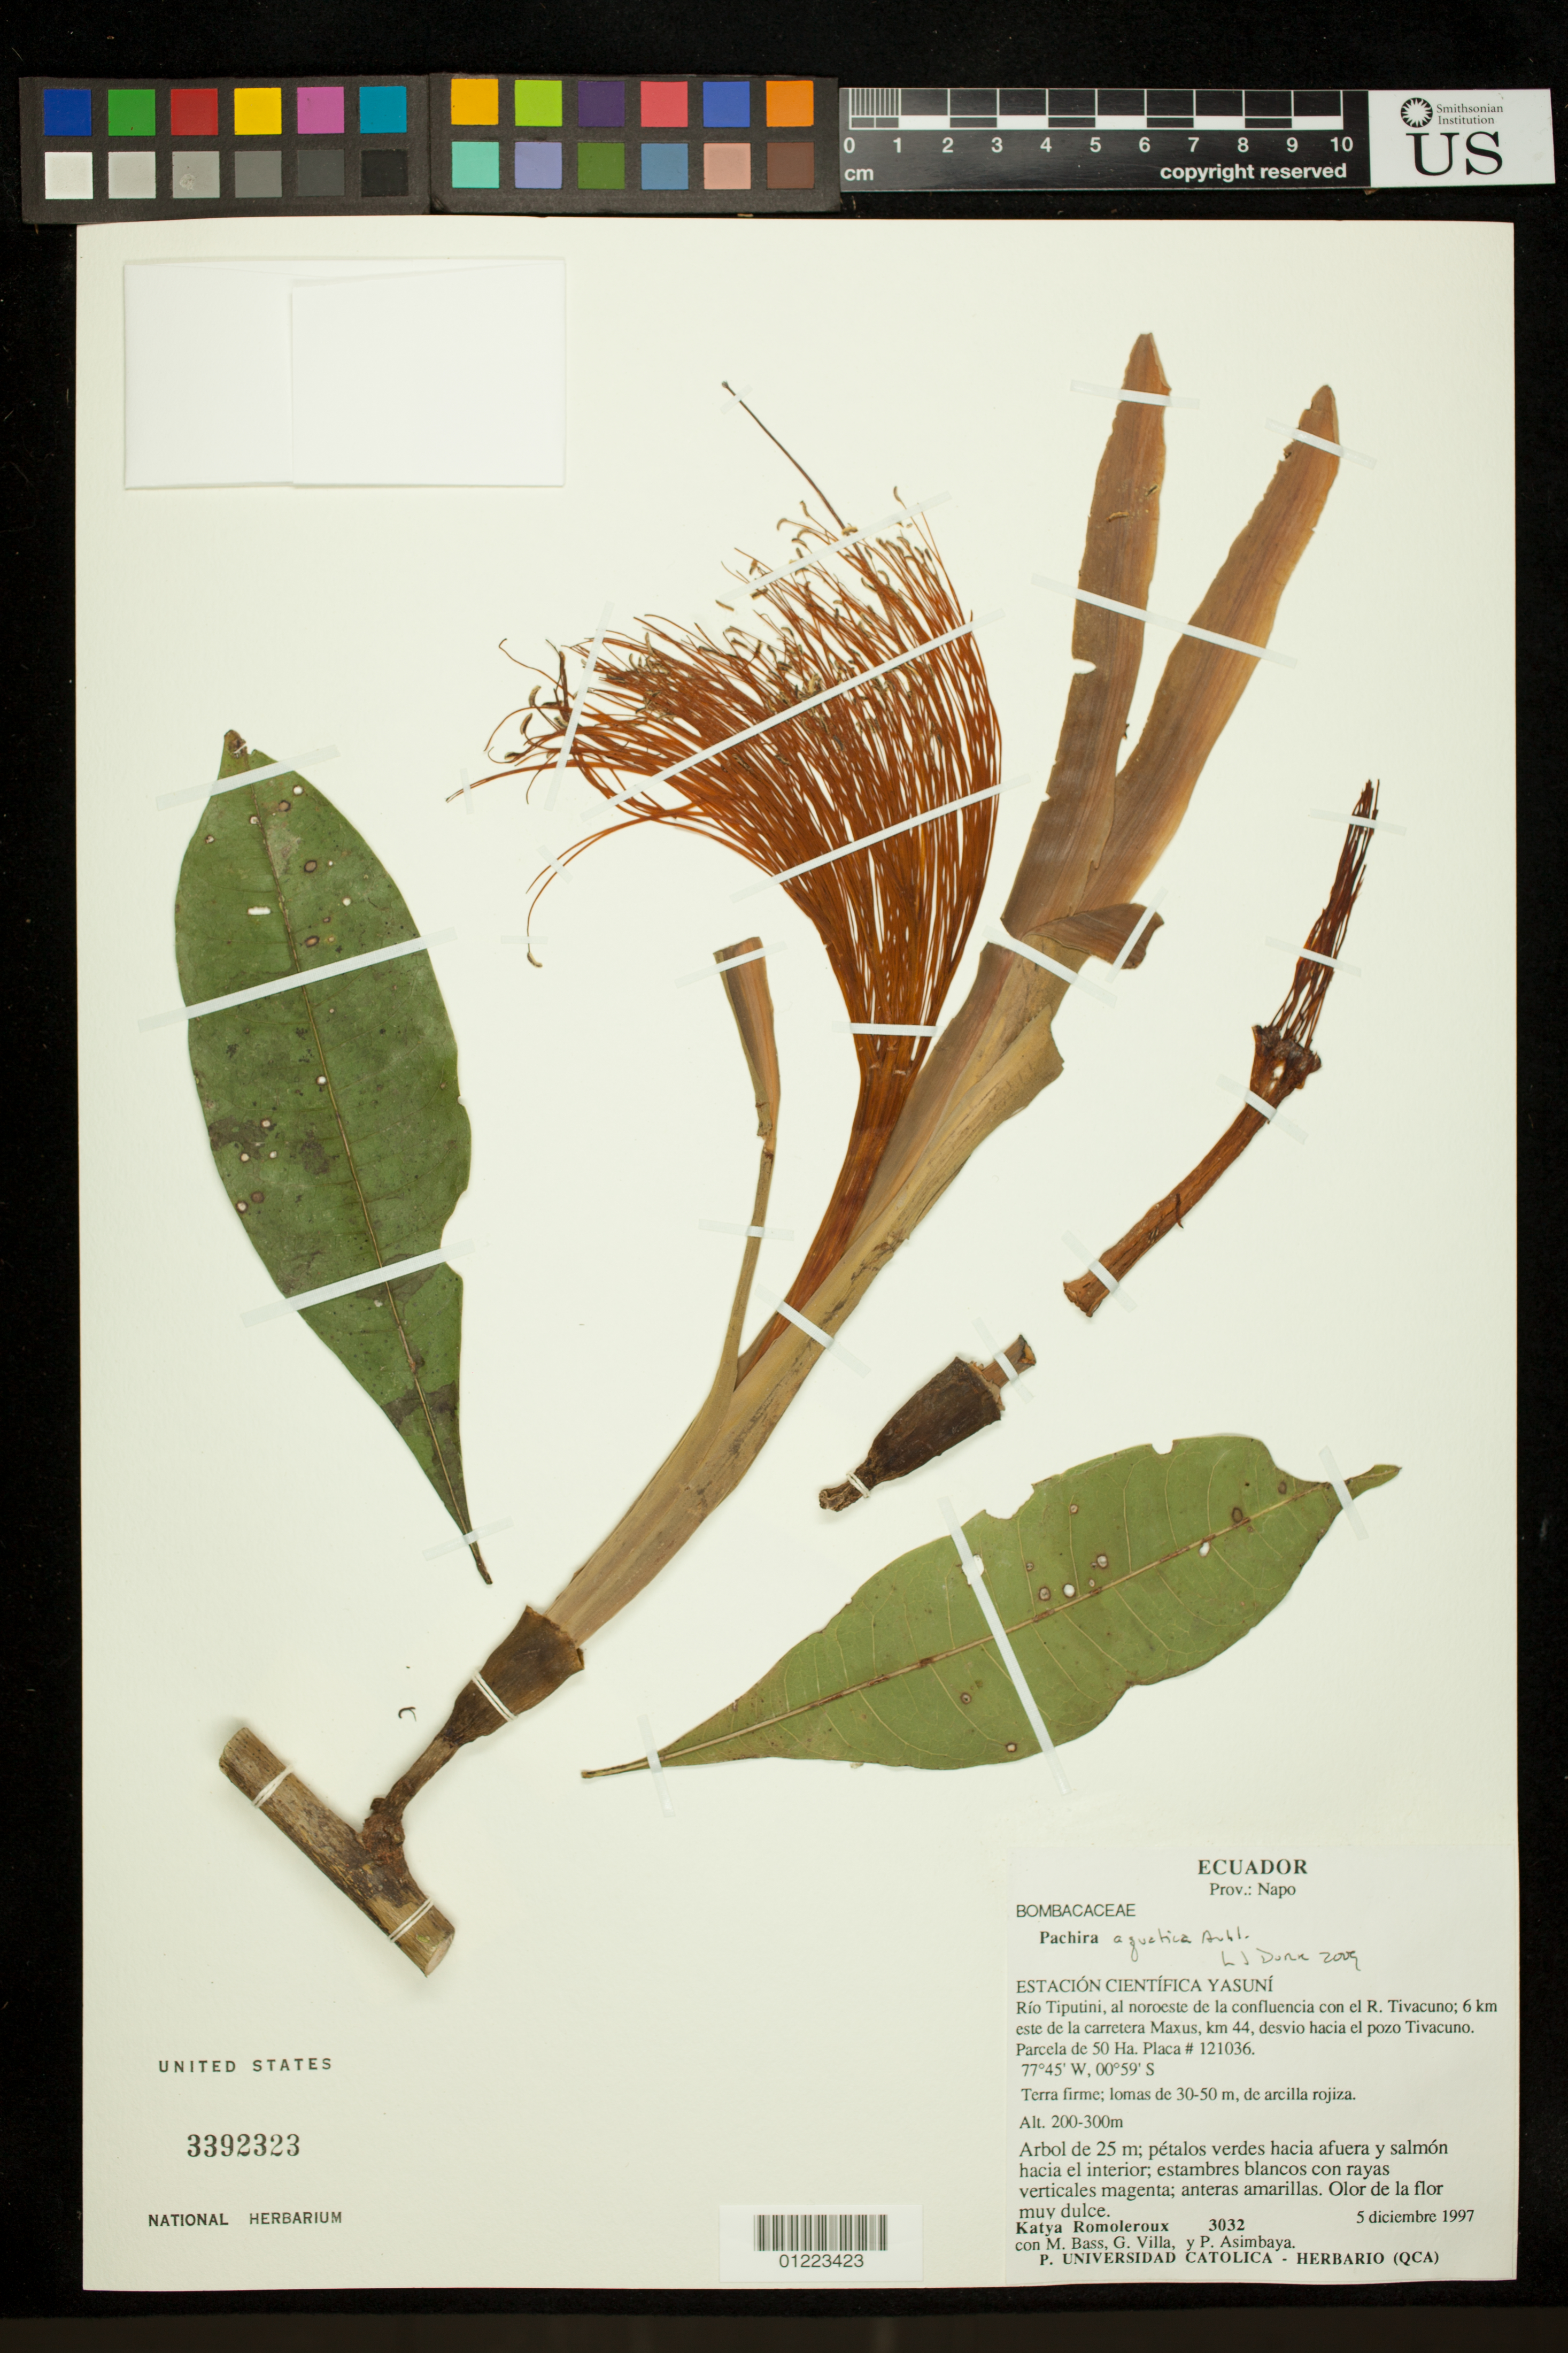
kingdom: Plantae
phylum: Tracheophyta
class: Magnoliopsida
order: Malvales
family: Malvaceae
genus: Pachira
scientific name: Pachira aquatica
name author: Aubl.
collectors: K. Romoleroux, M. Bass, G. Villa & P. Asimbaya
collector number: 3032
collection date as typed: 12/5/1997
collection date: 1997-12-05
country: Ecuador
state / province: Orellana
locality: Estacion Cientifica Yasuní. Río Tiputini, al noroeste de la confluencia con el R. Tivacuno; 6 km este de la carretera Maxus, km 44, desvio hacia el pozo Tivacuno.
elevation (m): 200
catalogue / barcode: US 3392323